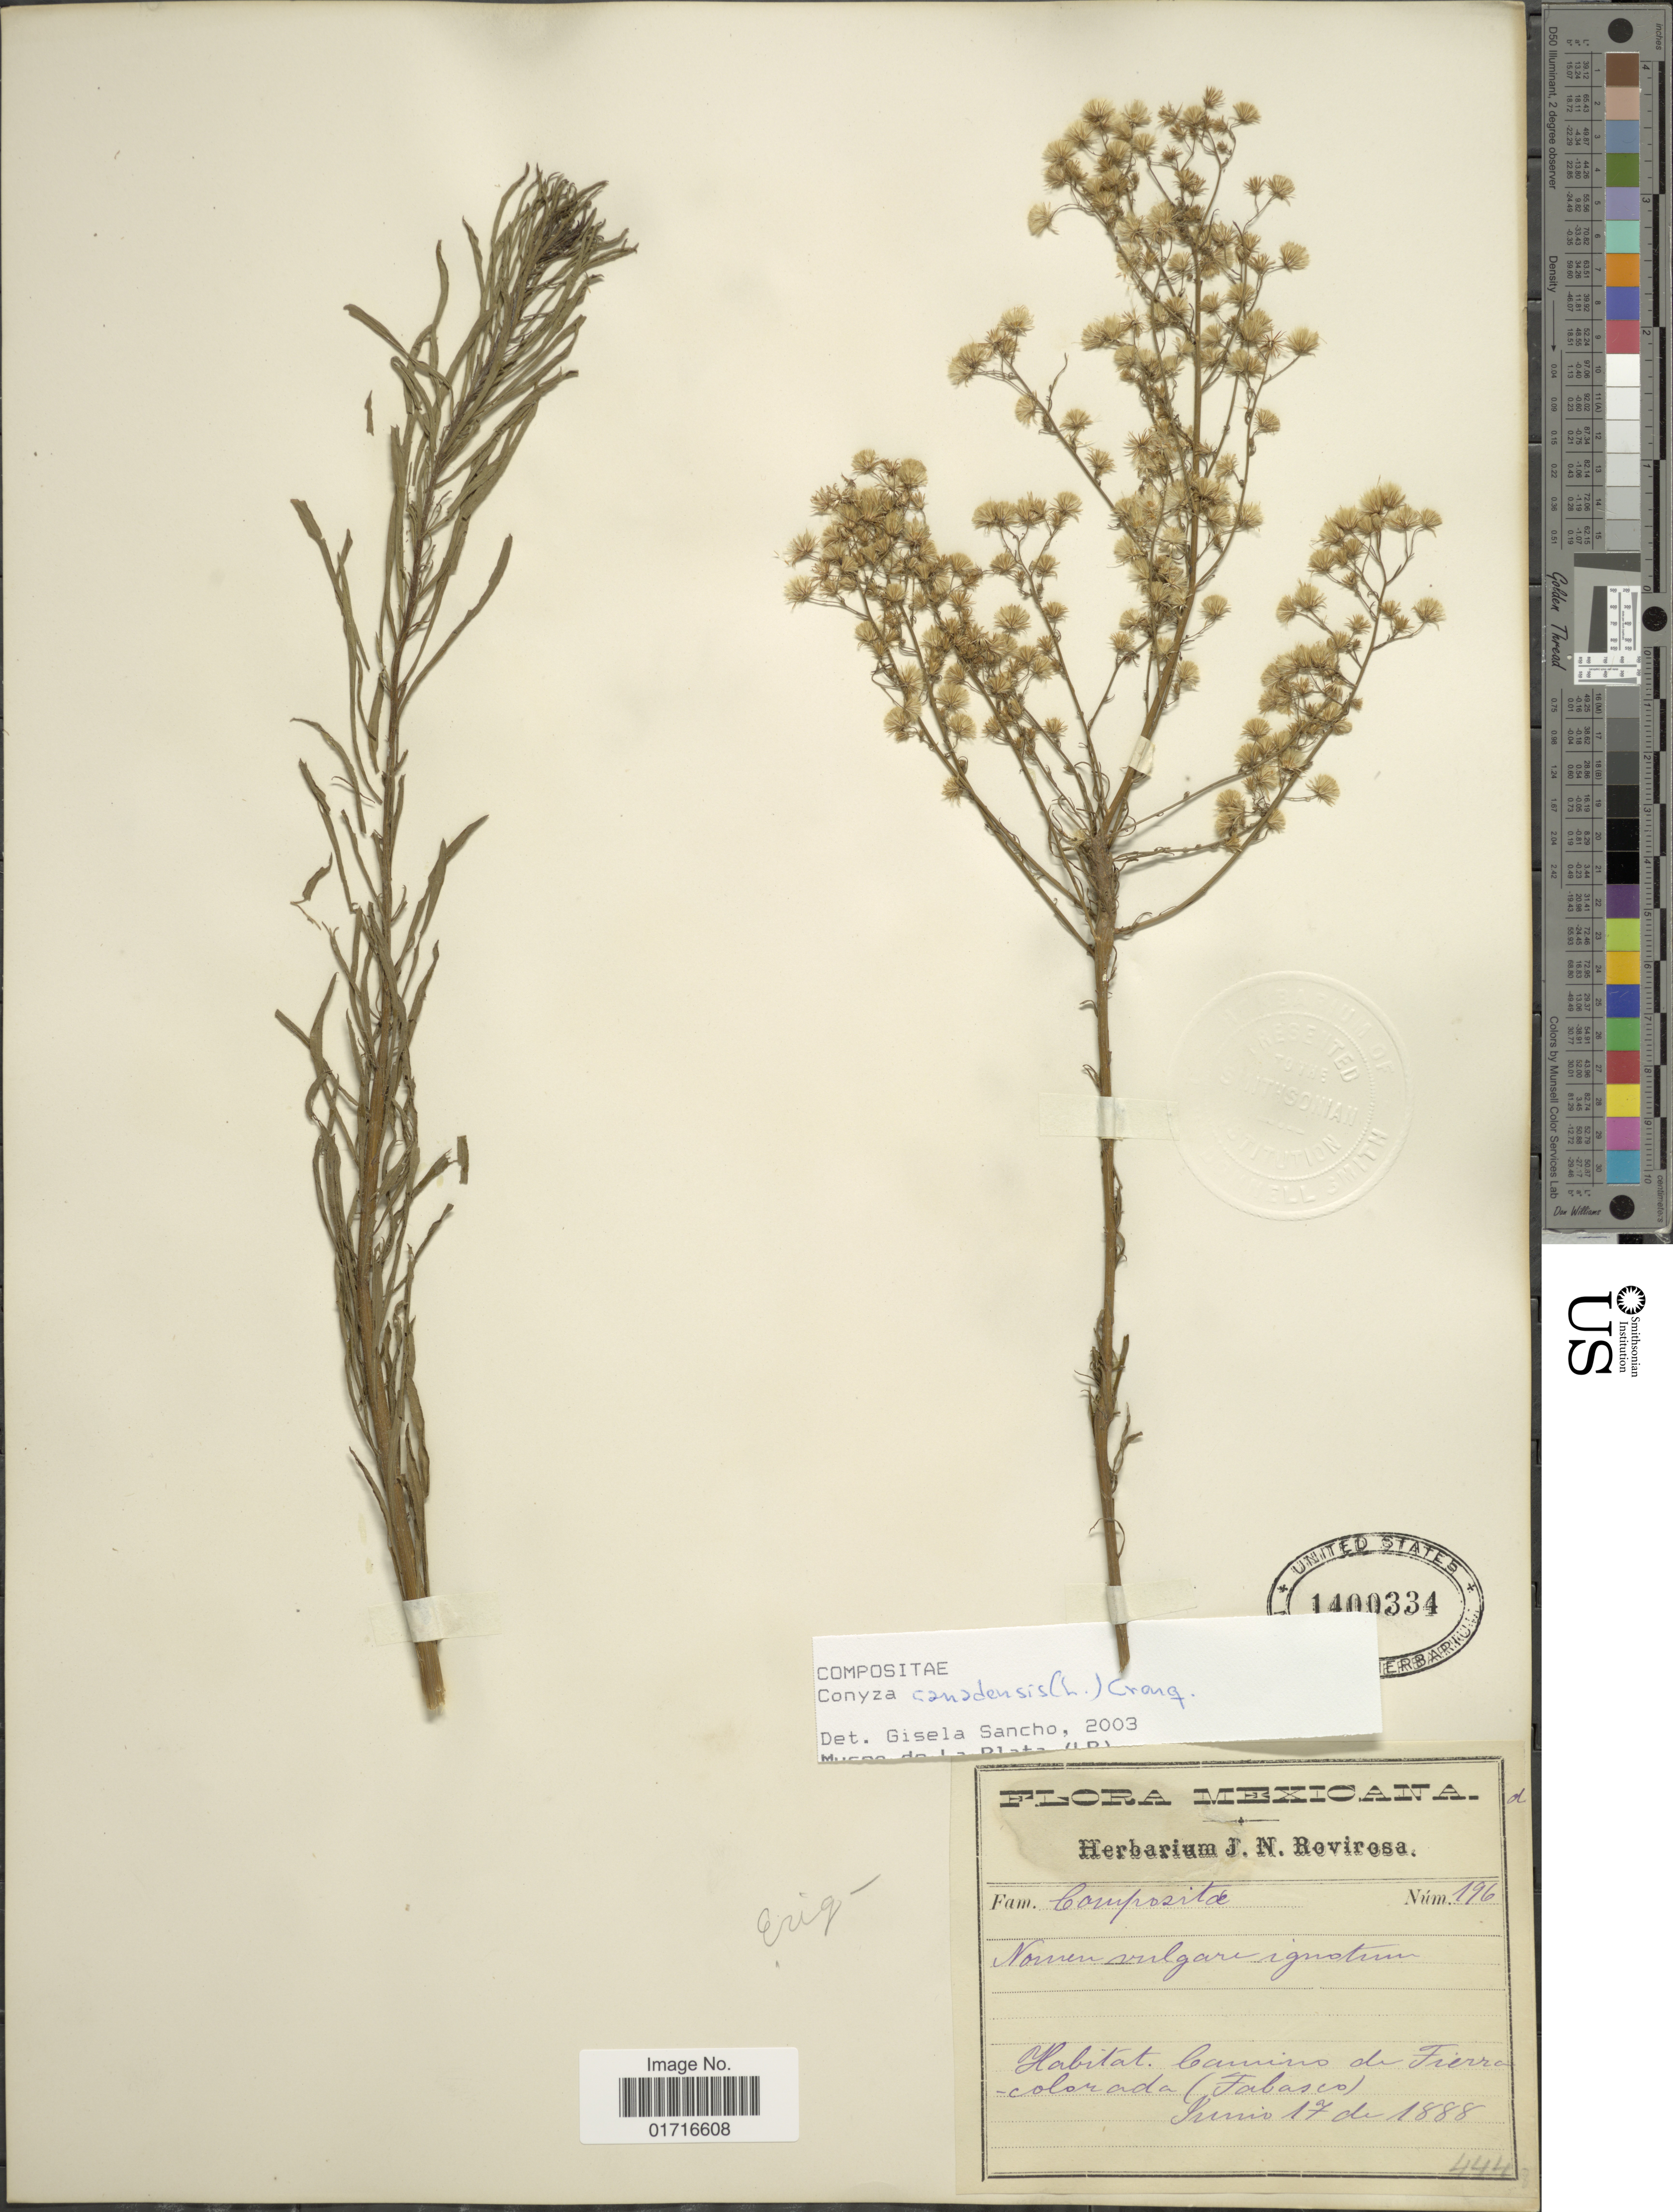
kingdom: Plantae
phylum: Tracheophyta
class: Magnoliopsida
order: Asterales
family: Asteraceae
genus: Conyza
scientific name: Conyza pusilla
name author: Houtt.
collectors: ex herb. J.N. Rovirosa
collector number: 196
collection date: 1888-06-17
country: Mexico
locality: Camino de Fierra- colorada (Tabasco).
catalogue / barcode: US 1400334